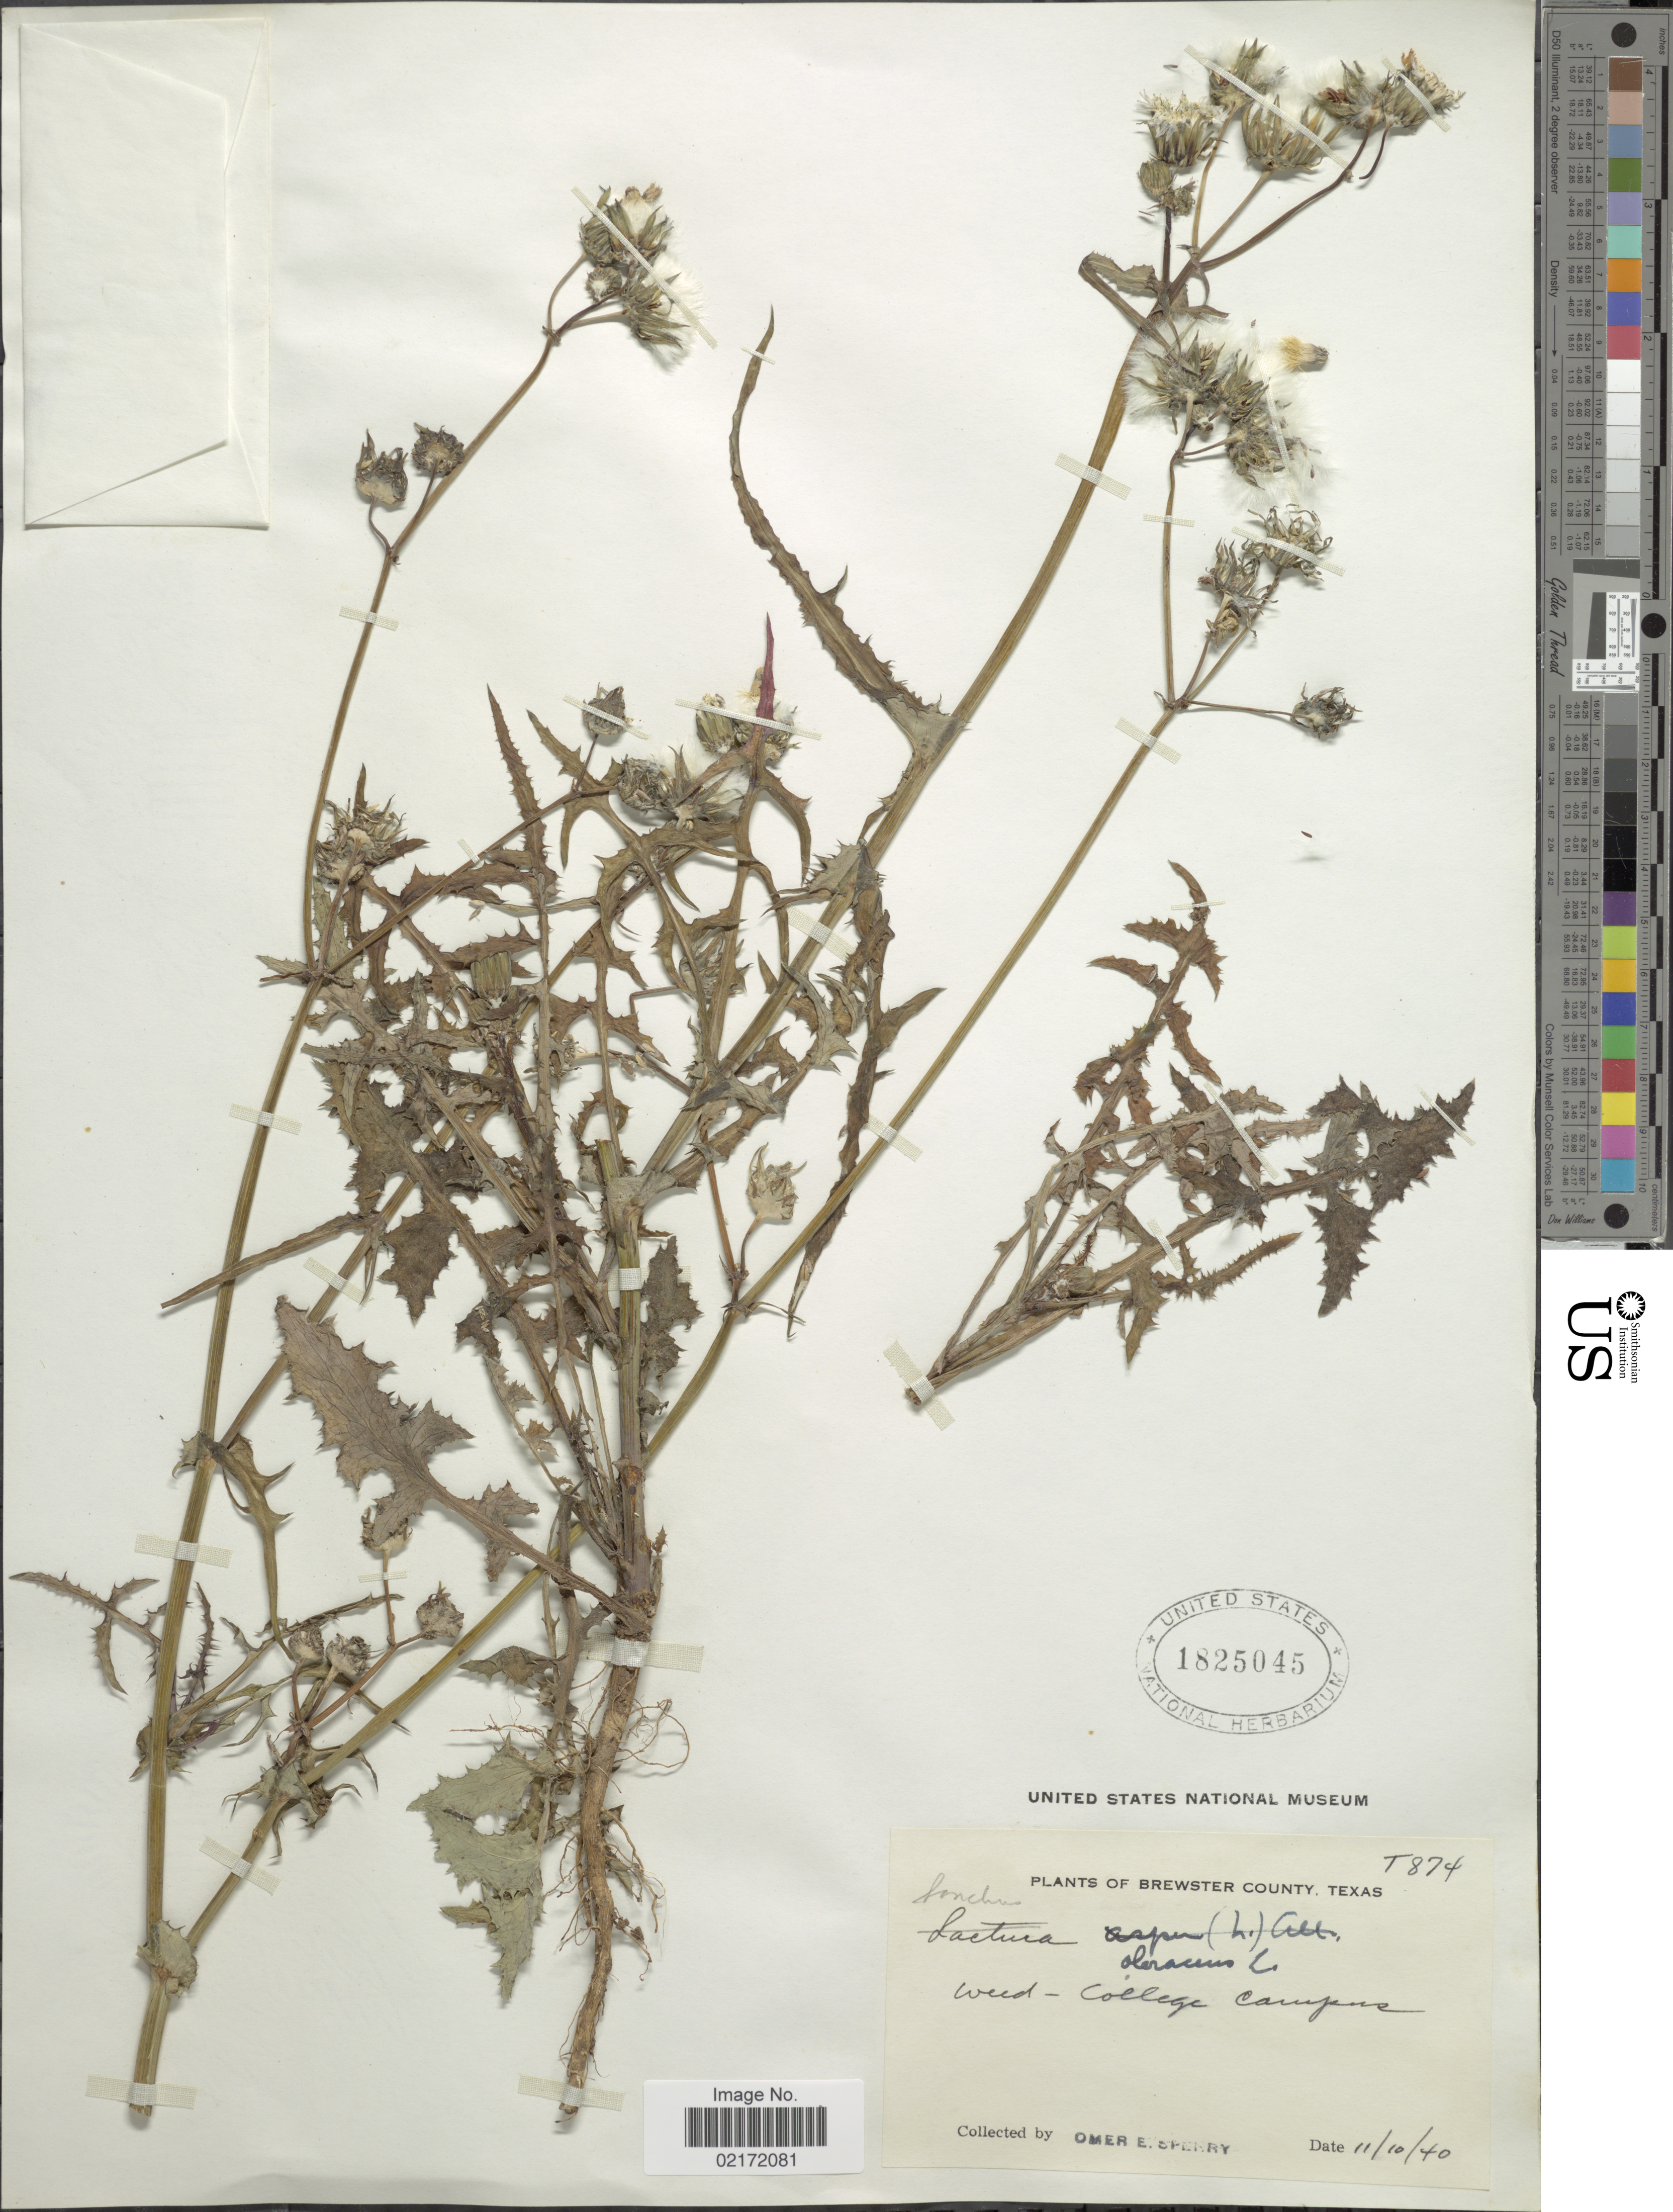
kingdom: Plantae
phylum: Tracheophyta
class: Magnoliopsida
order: Asterales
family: Asteraceae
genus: Sonchus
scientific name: Sonchus oleraceus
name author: L.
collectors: O. E. Sperry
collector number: T874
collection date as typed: Transcribed d/m/y: 10/11/40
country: United States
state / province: Texas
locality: Brewster County, Texas. Weed - College campus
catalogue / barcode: US 1825045